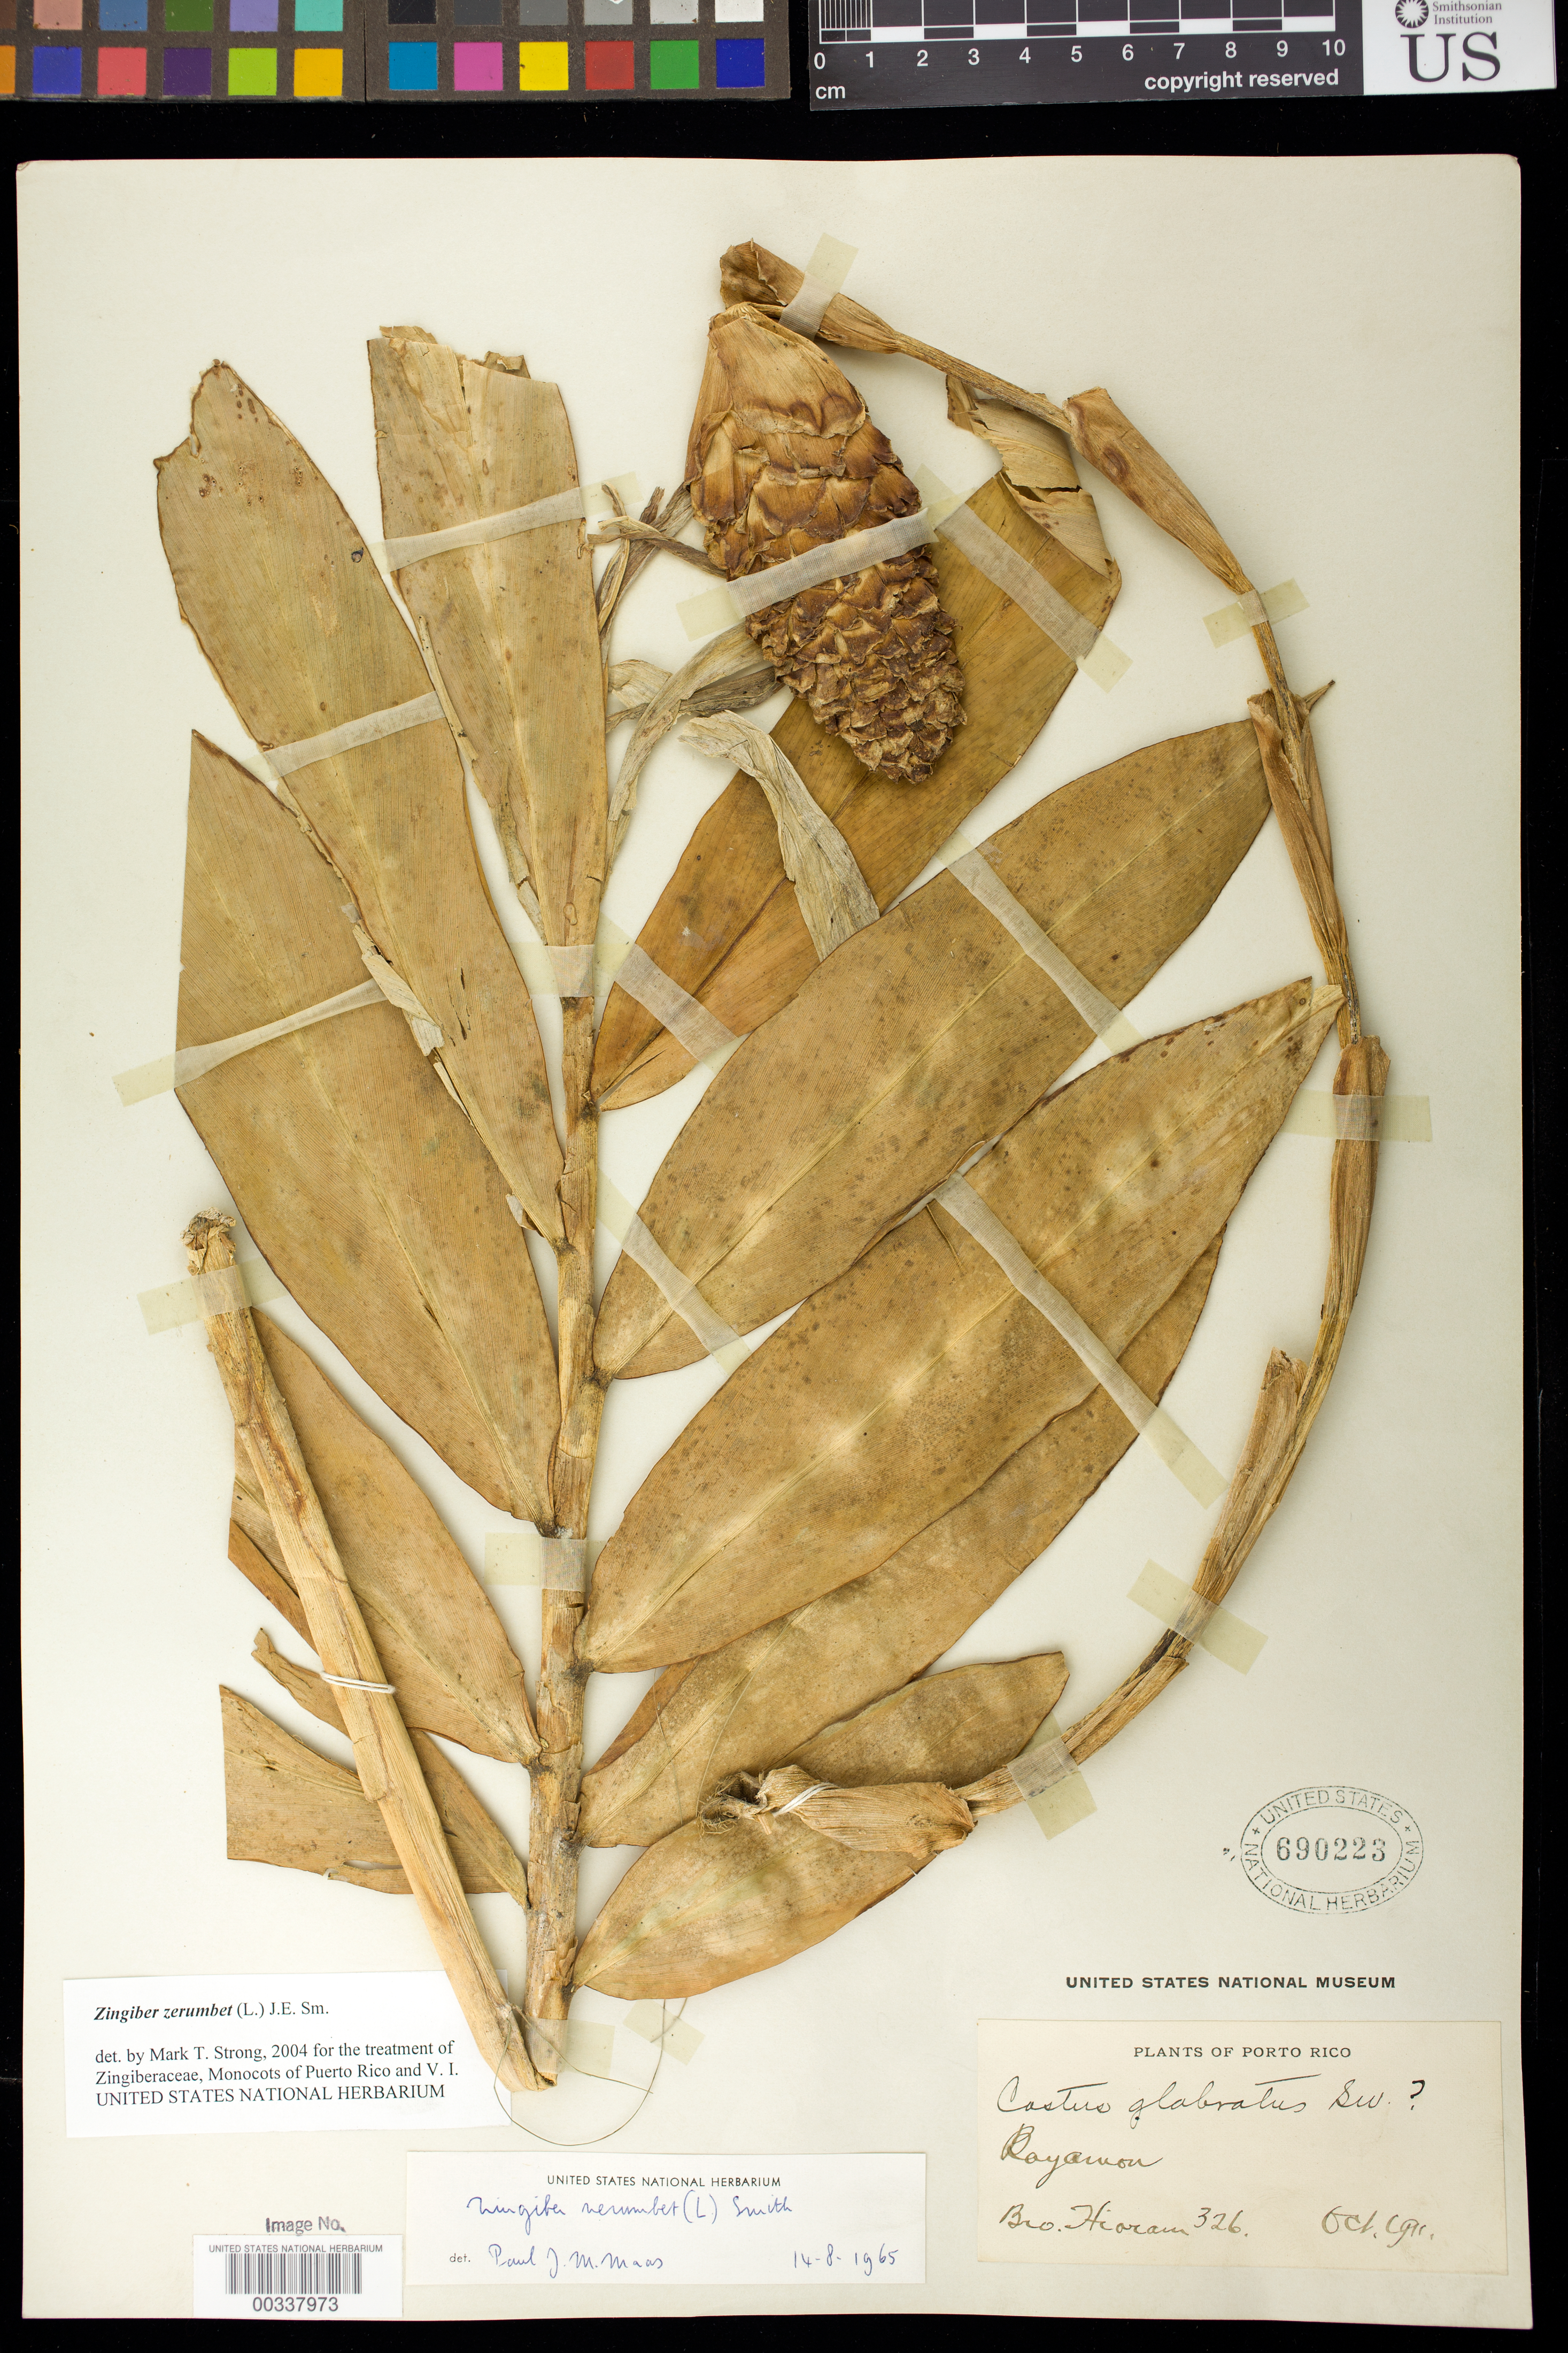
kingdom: Plantae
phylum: Tracheophyta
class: Liliopsida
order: Zingiberales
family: Zingiberaceae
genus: Zingiber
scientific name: Zingiber zerumbet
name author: (L.) Sm.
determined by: Maas, Paul J. M.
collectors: Bro. Hioram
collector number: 326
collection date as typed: Oct 1911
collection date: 1911-10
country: Puerto Rico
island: Greater Antilles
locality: Bayamon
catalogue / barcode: US 690223